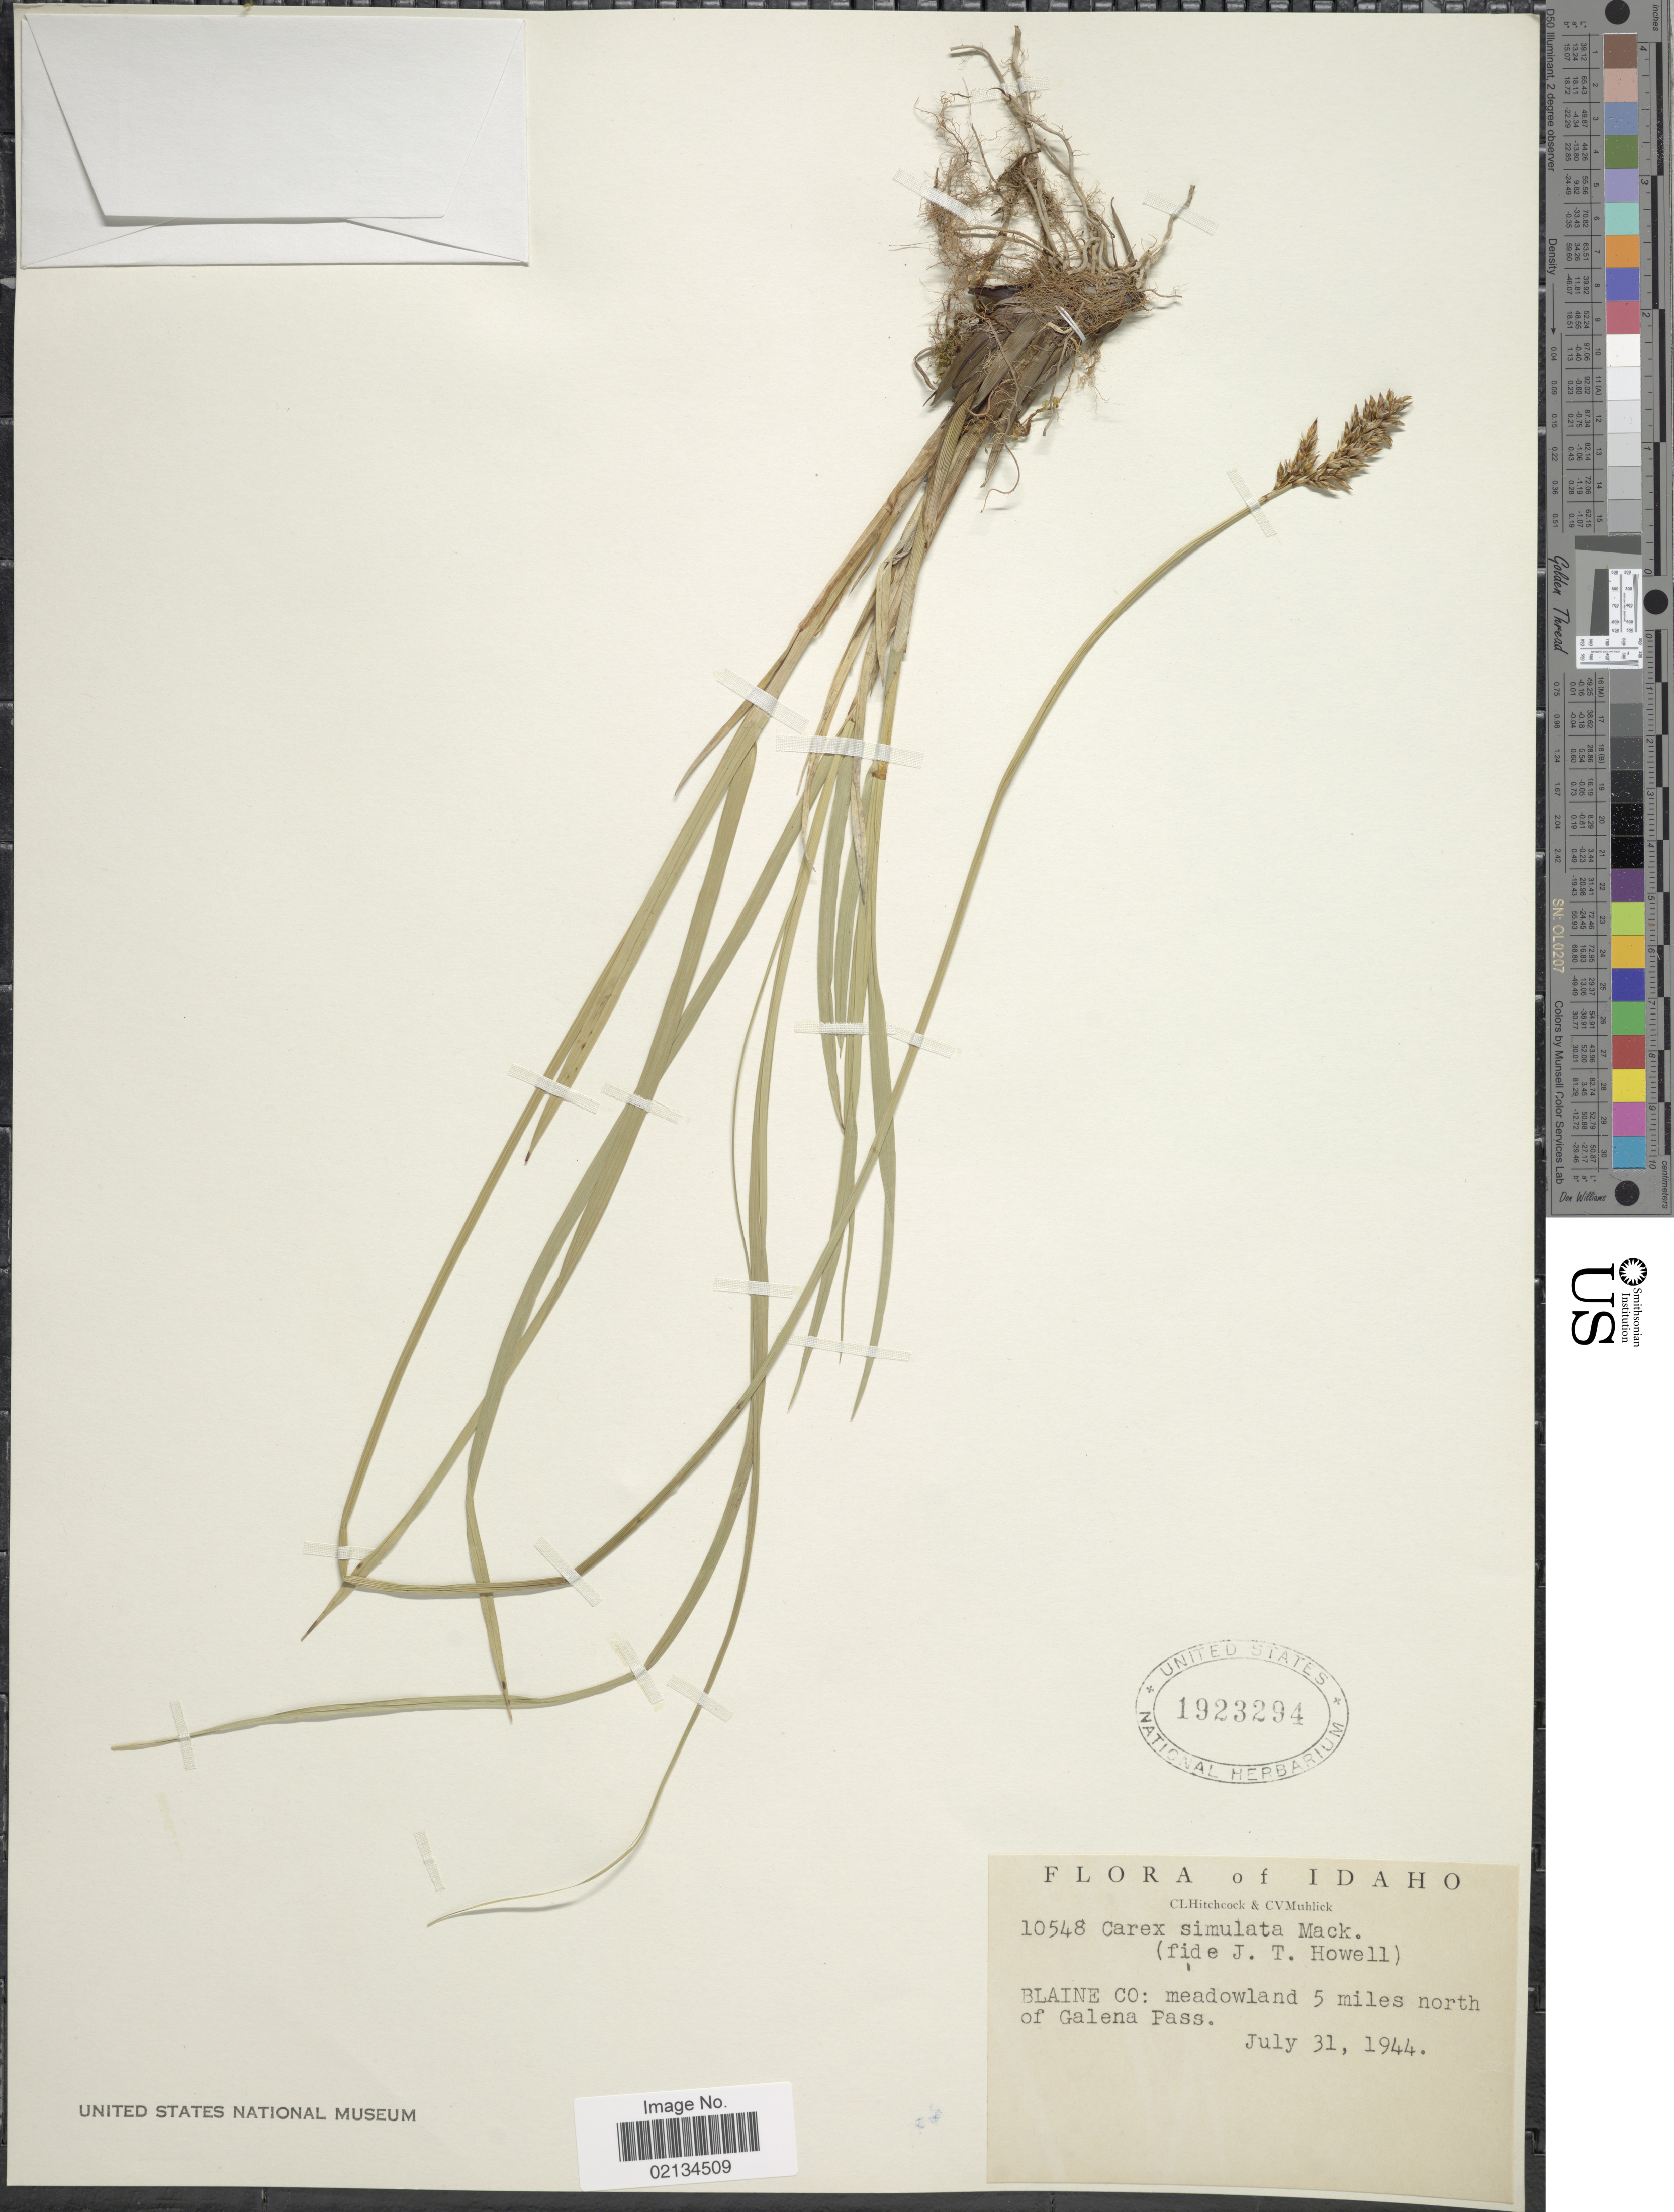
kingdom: Plantae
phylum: Tracheophyta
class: Liliopsida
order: Poales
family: Cyperaceae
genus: Carex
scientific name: Carex simulata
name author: Mack.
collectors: C. L. Hitchcock & C. V. Muhlick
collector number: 10548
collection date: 1944-07-31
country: United States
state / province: Idaho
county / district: Blaine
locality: meadowland 5 miles north of Galena Pass.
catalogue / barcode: US 1923294